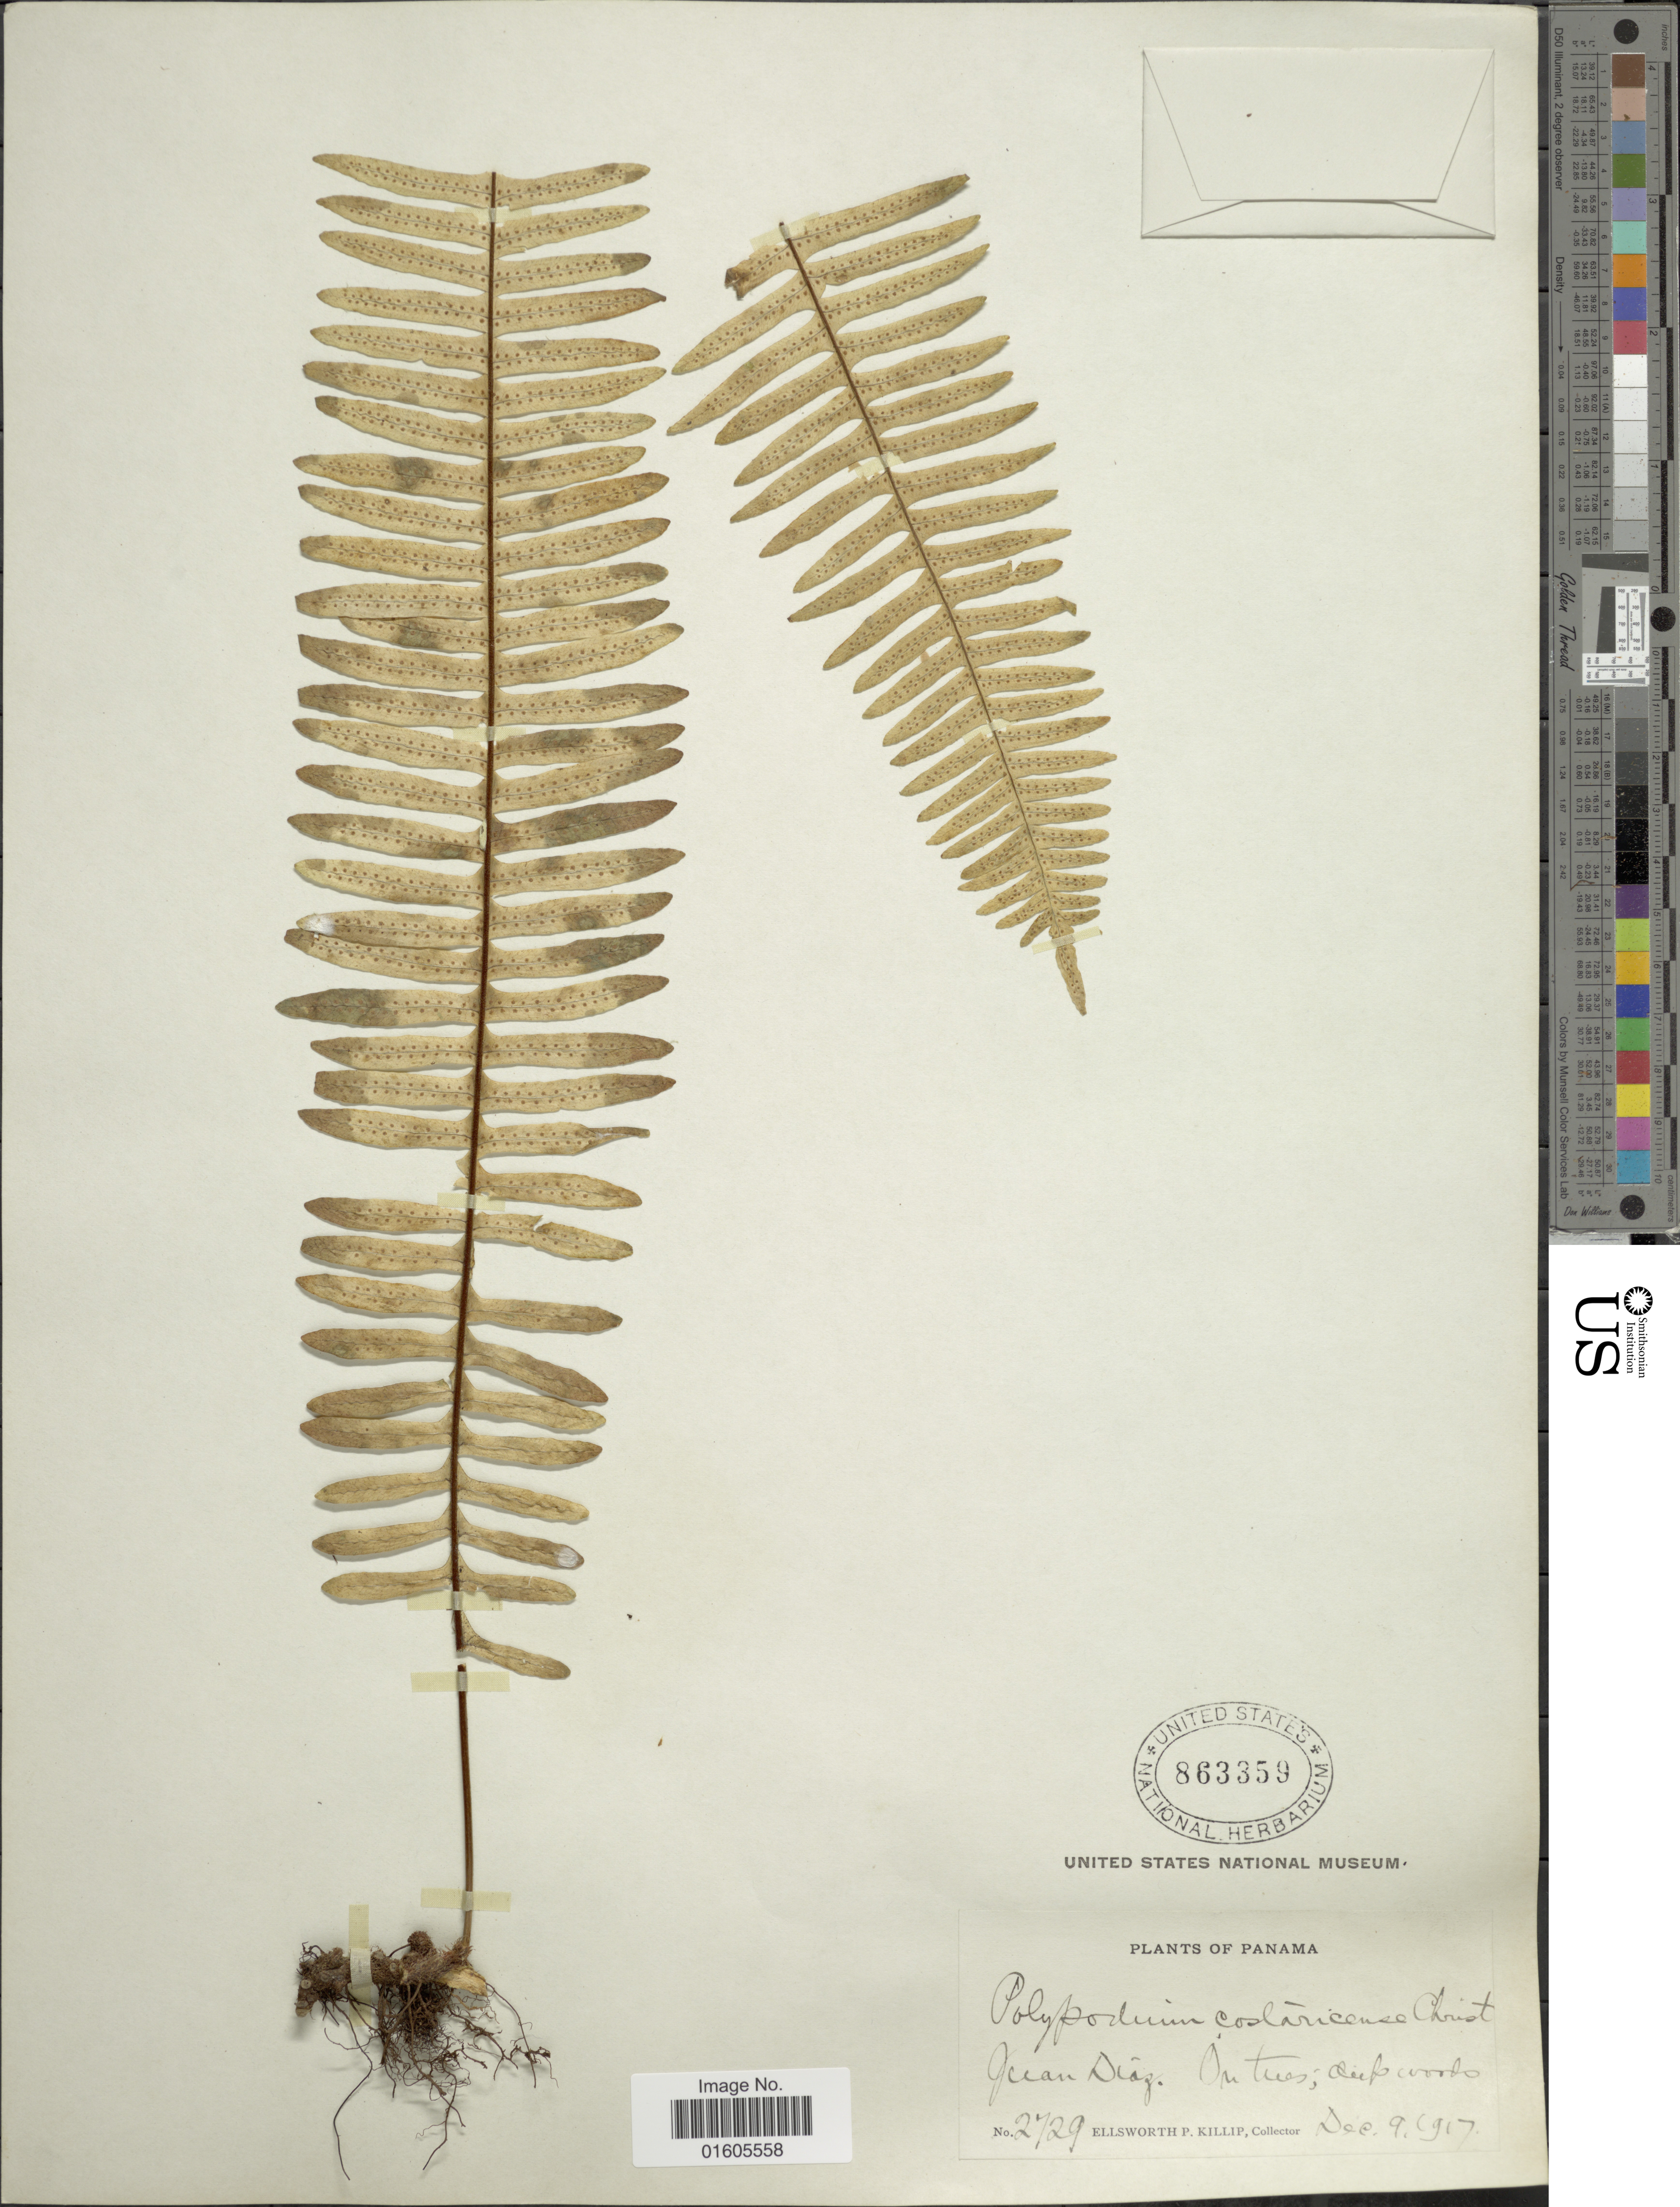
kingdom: Plantae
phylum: Tracheophyta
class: Polypodiopsida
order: Polypodiales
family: Polypodiaceae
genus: Serpocaulon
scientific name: Serpocaulon wagneri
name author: (Mett.) A.R. Sm.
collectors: E. P. Killip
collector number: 2729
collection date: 1917-12-09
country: Panama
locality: Juan Diaz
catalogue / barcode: US 863359